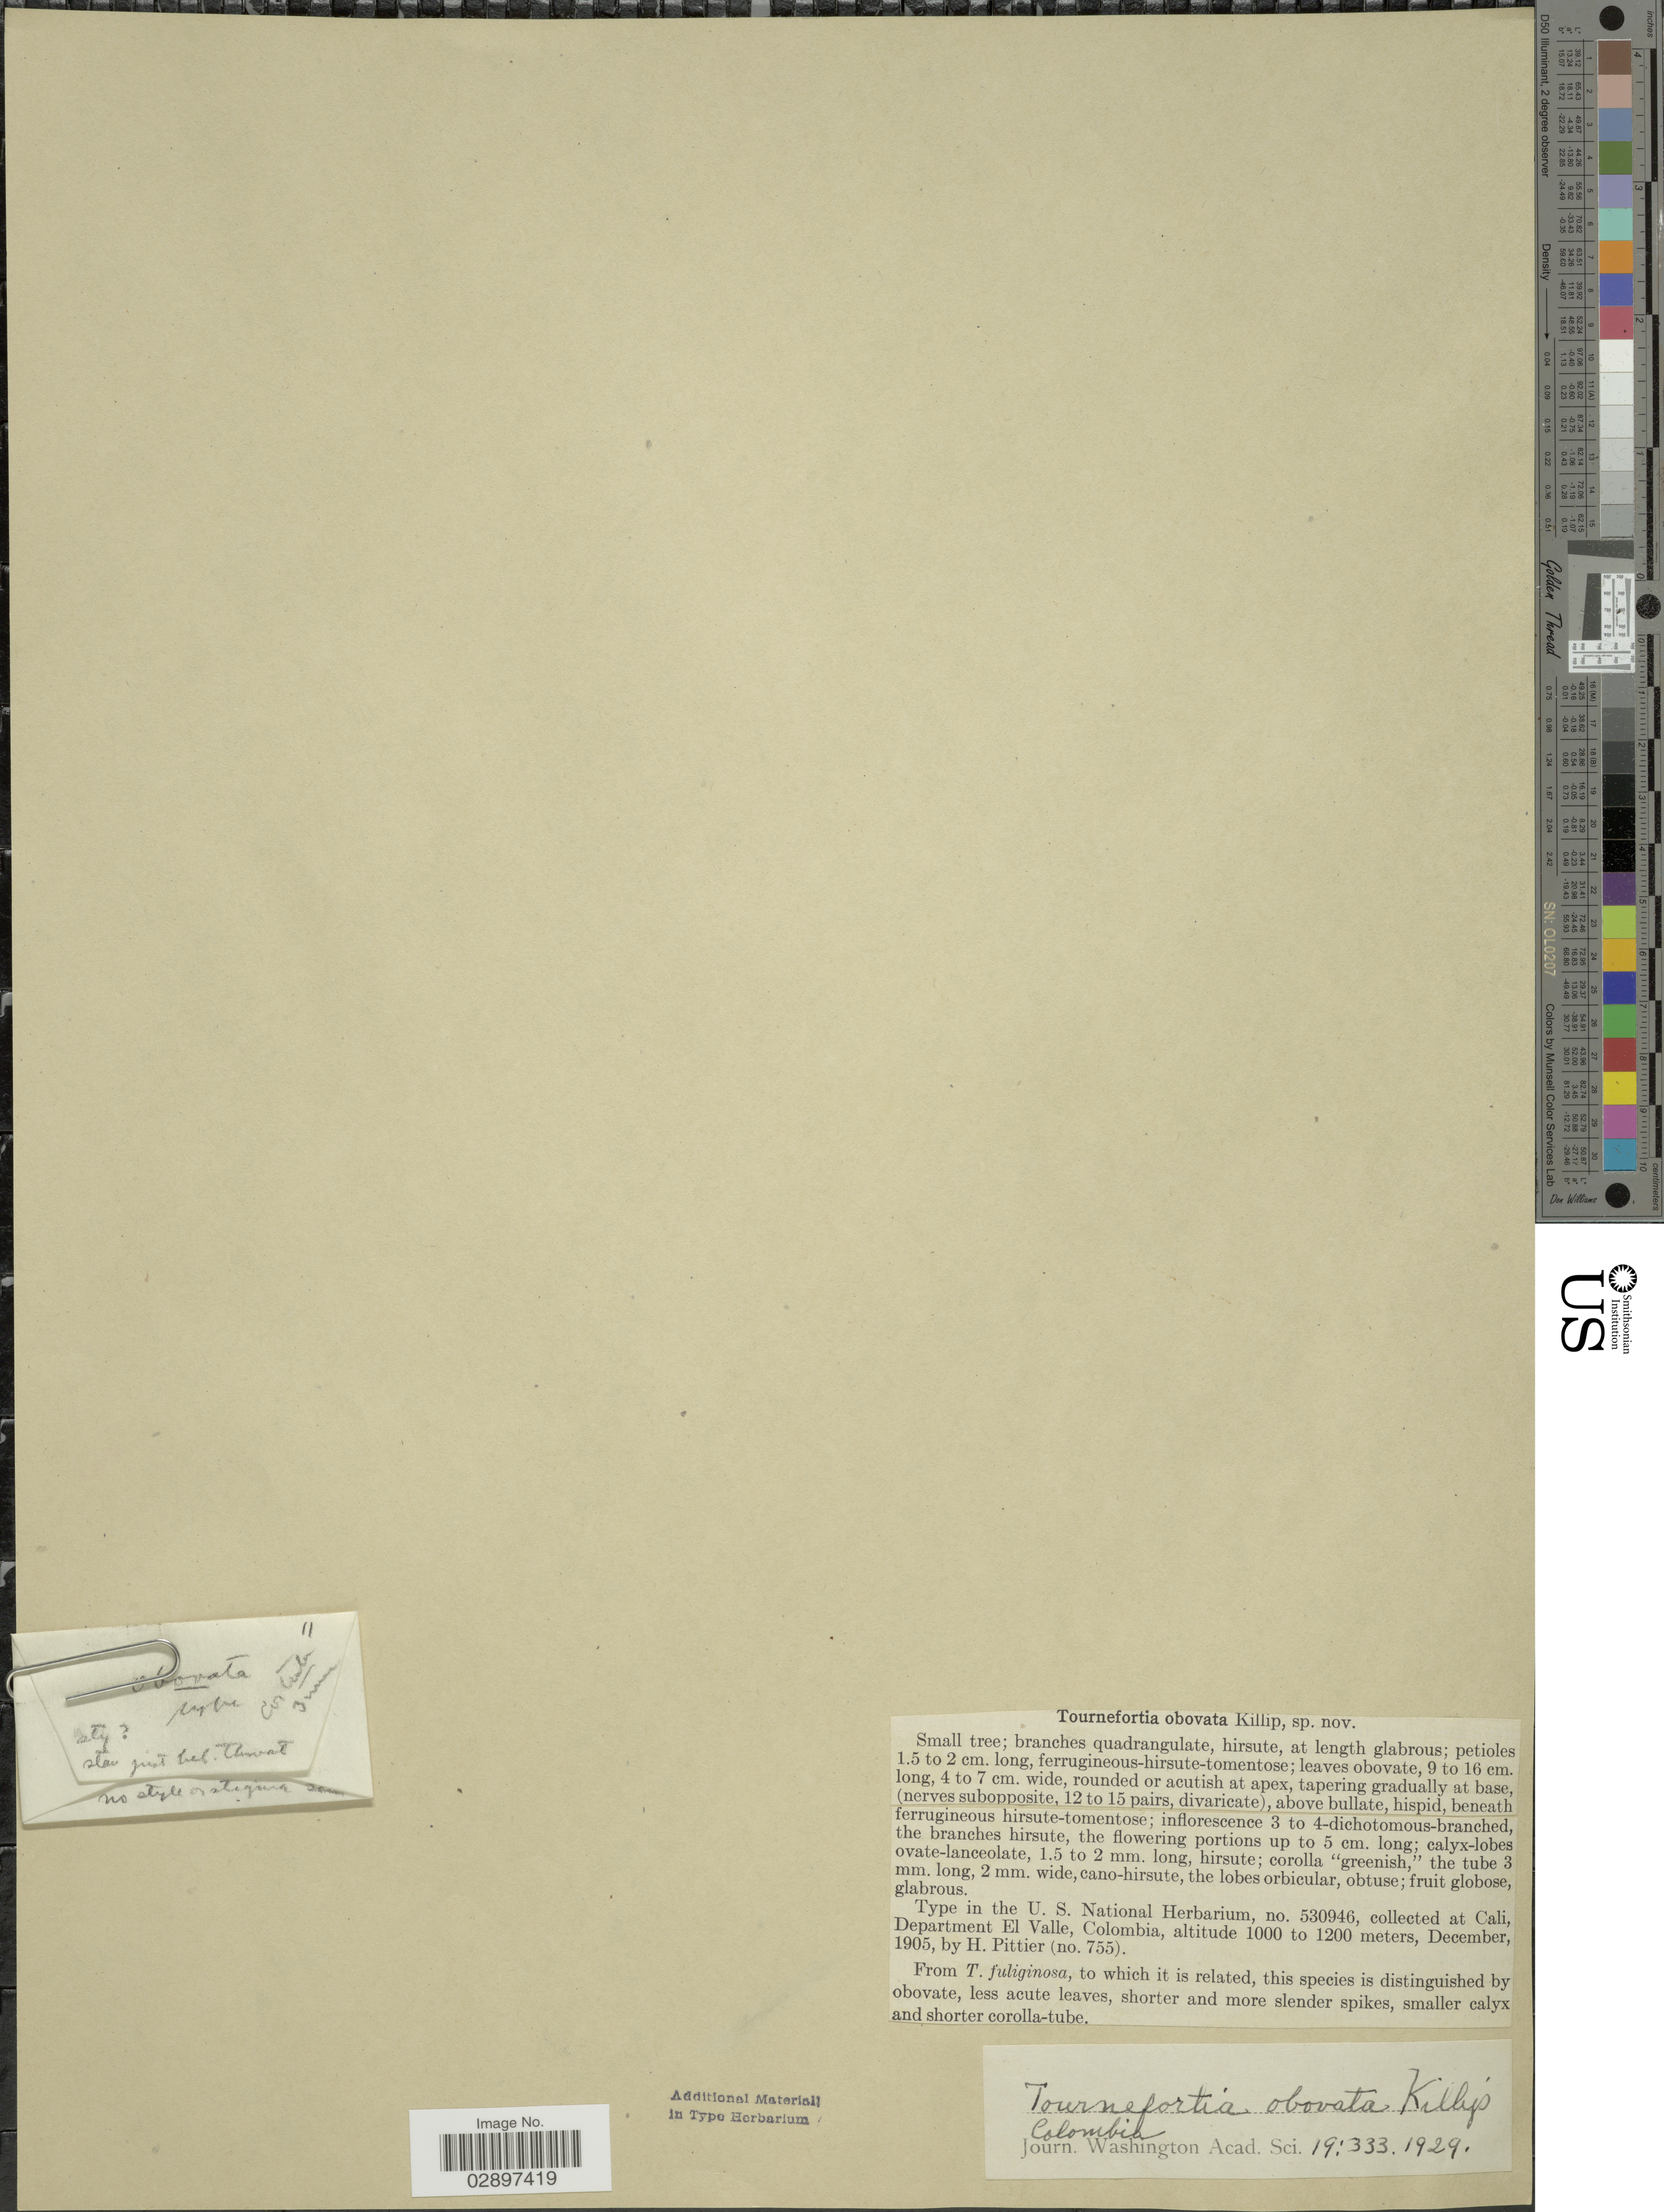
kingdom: Plantae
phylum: Tracheophyta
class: Magnoliopsida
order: Boraginales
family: Heliotropiaceae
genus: Tournefortia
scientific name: Tournefortia obovata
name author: Killip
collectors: H. F. Pittier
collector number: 755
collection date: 1905-12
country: Colombia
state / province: Valle del Cauca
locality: Cali, Department El Valle, Colombia.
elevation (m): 1000